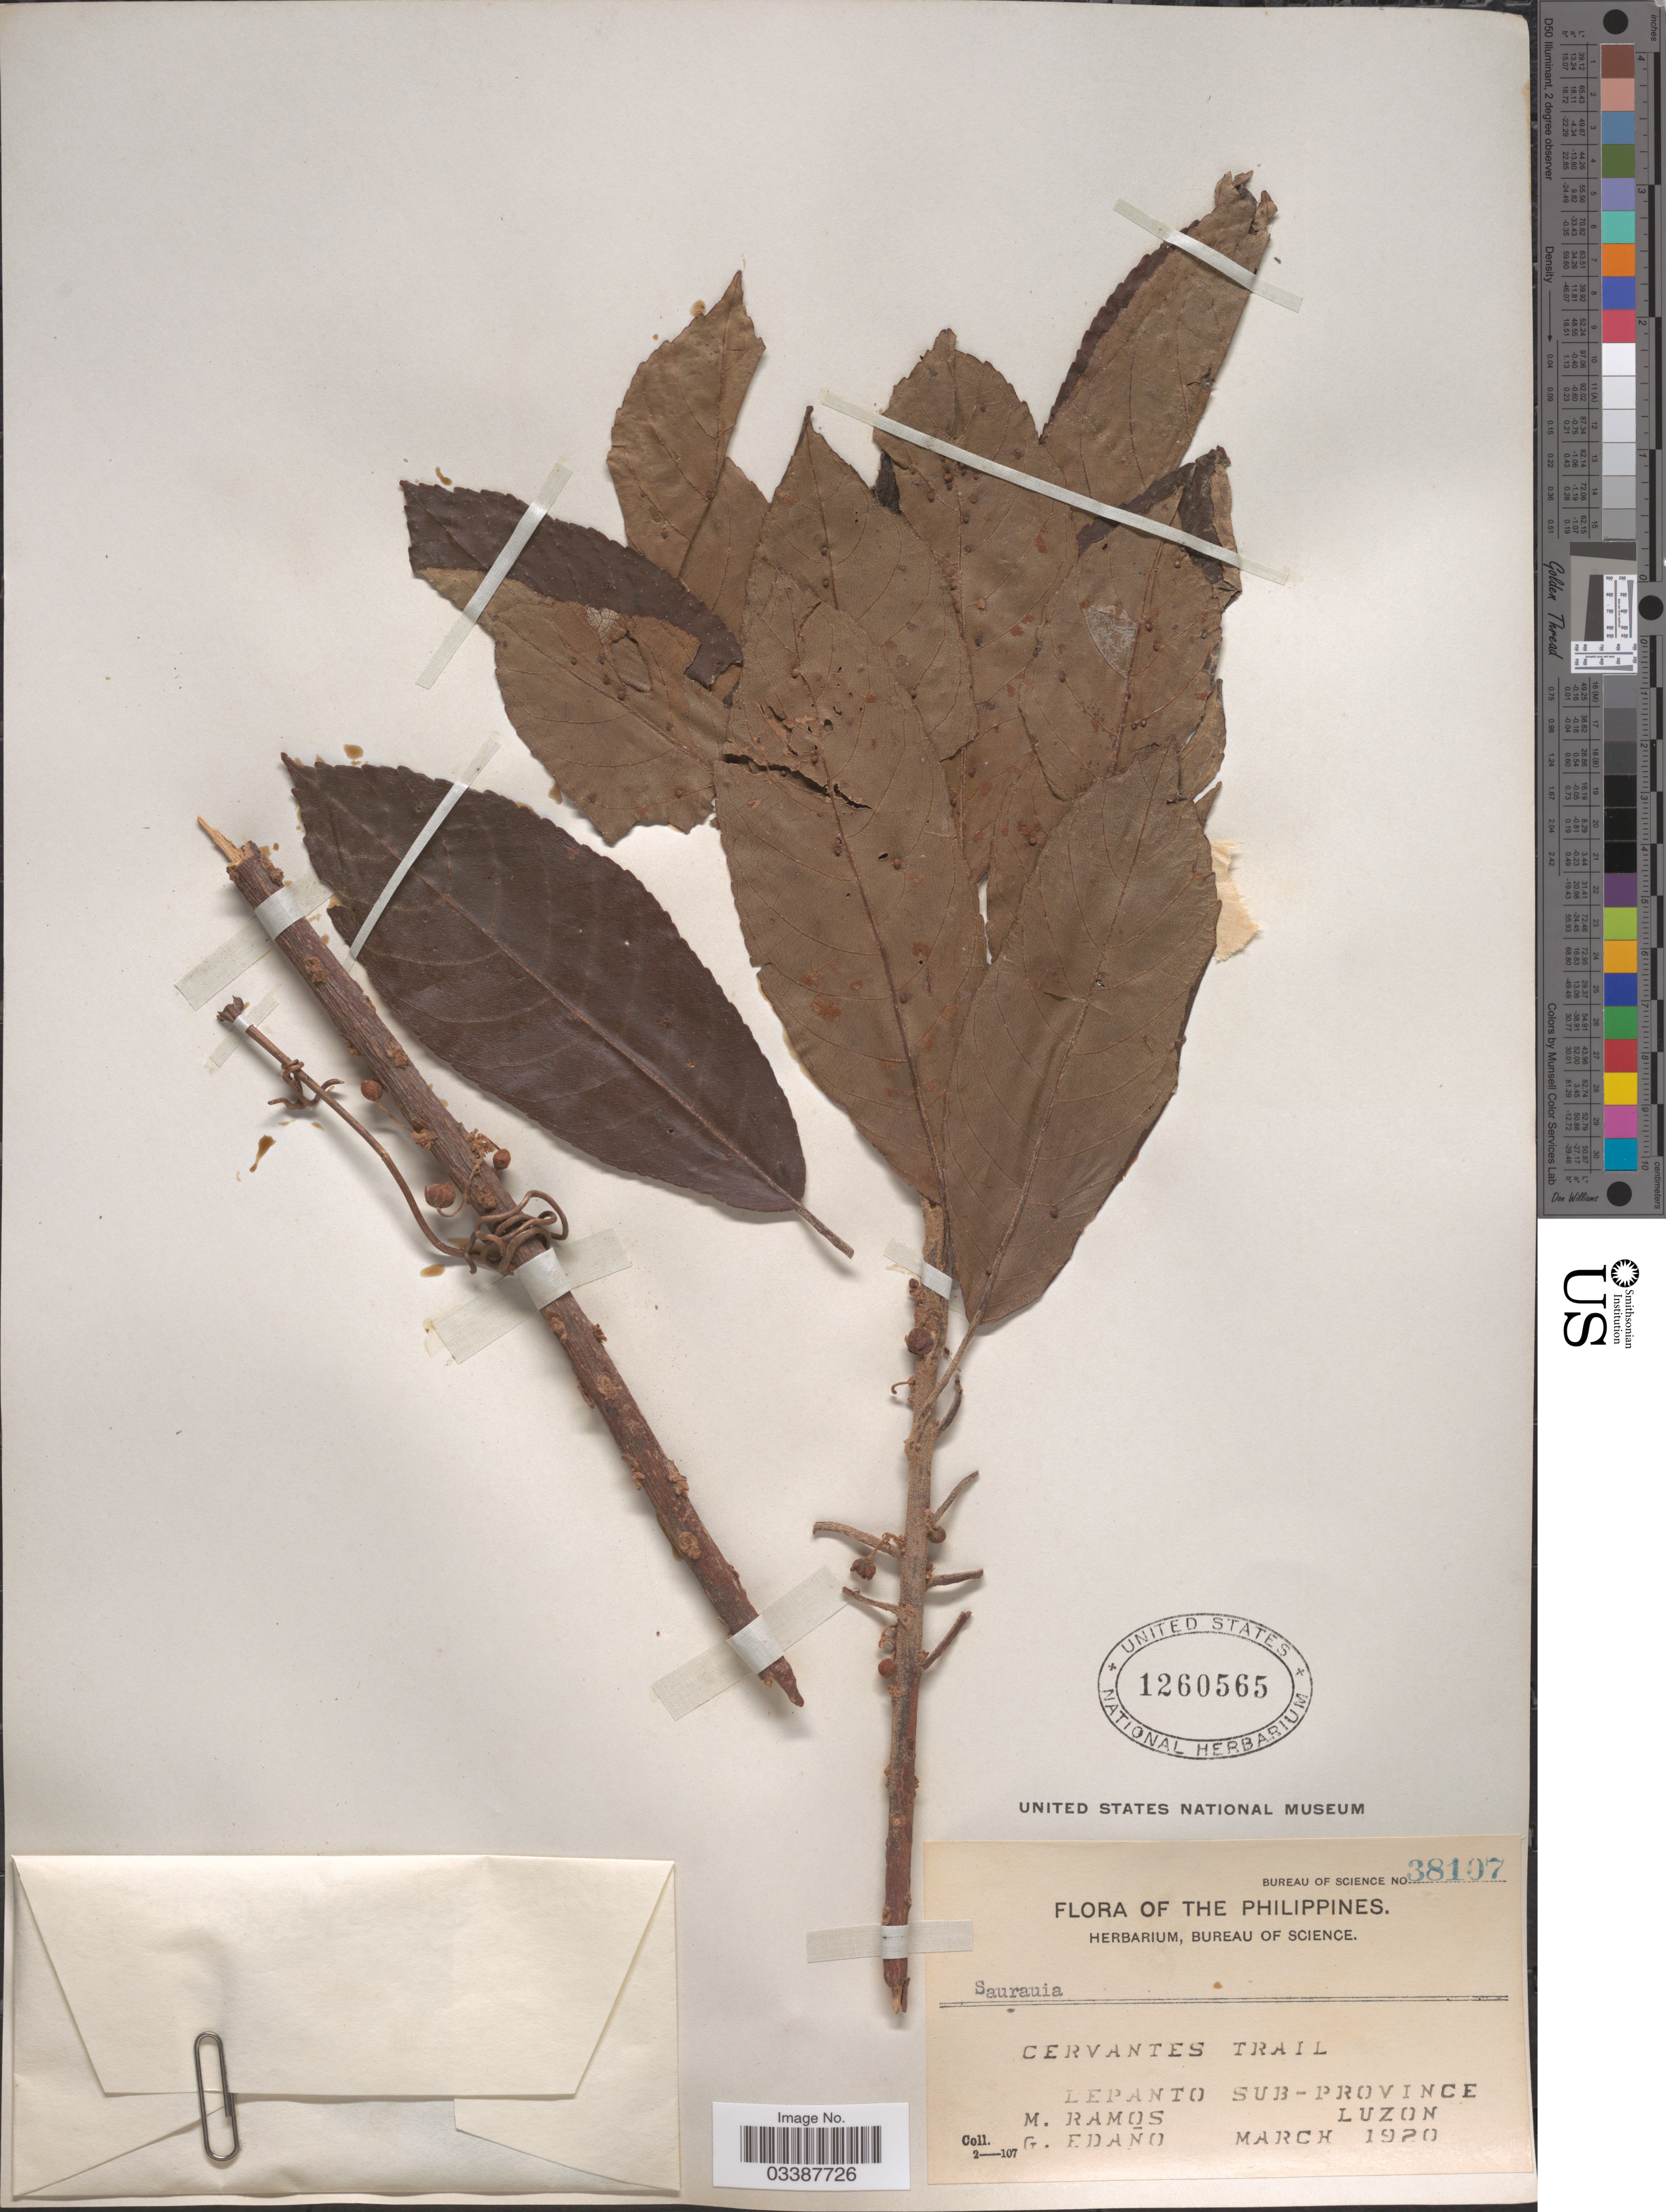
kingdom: Plantae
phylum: Tracheophyta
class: Magnoliopsida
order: Ericales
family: Actinidiaceae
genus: Saurauia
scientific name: Saurauia sp.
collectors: M. Ramos & G. Edaño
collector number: Bureau of Science 38107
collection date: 1920-03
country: Philippines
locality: Cervantes Trail. Lepanto Sub-province. Luzon.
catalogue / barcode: US 1260565